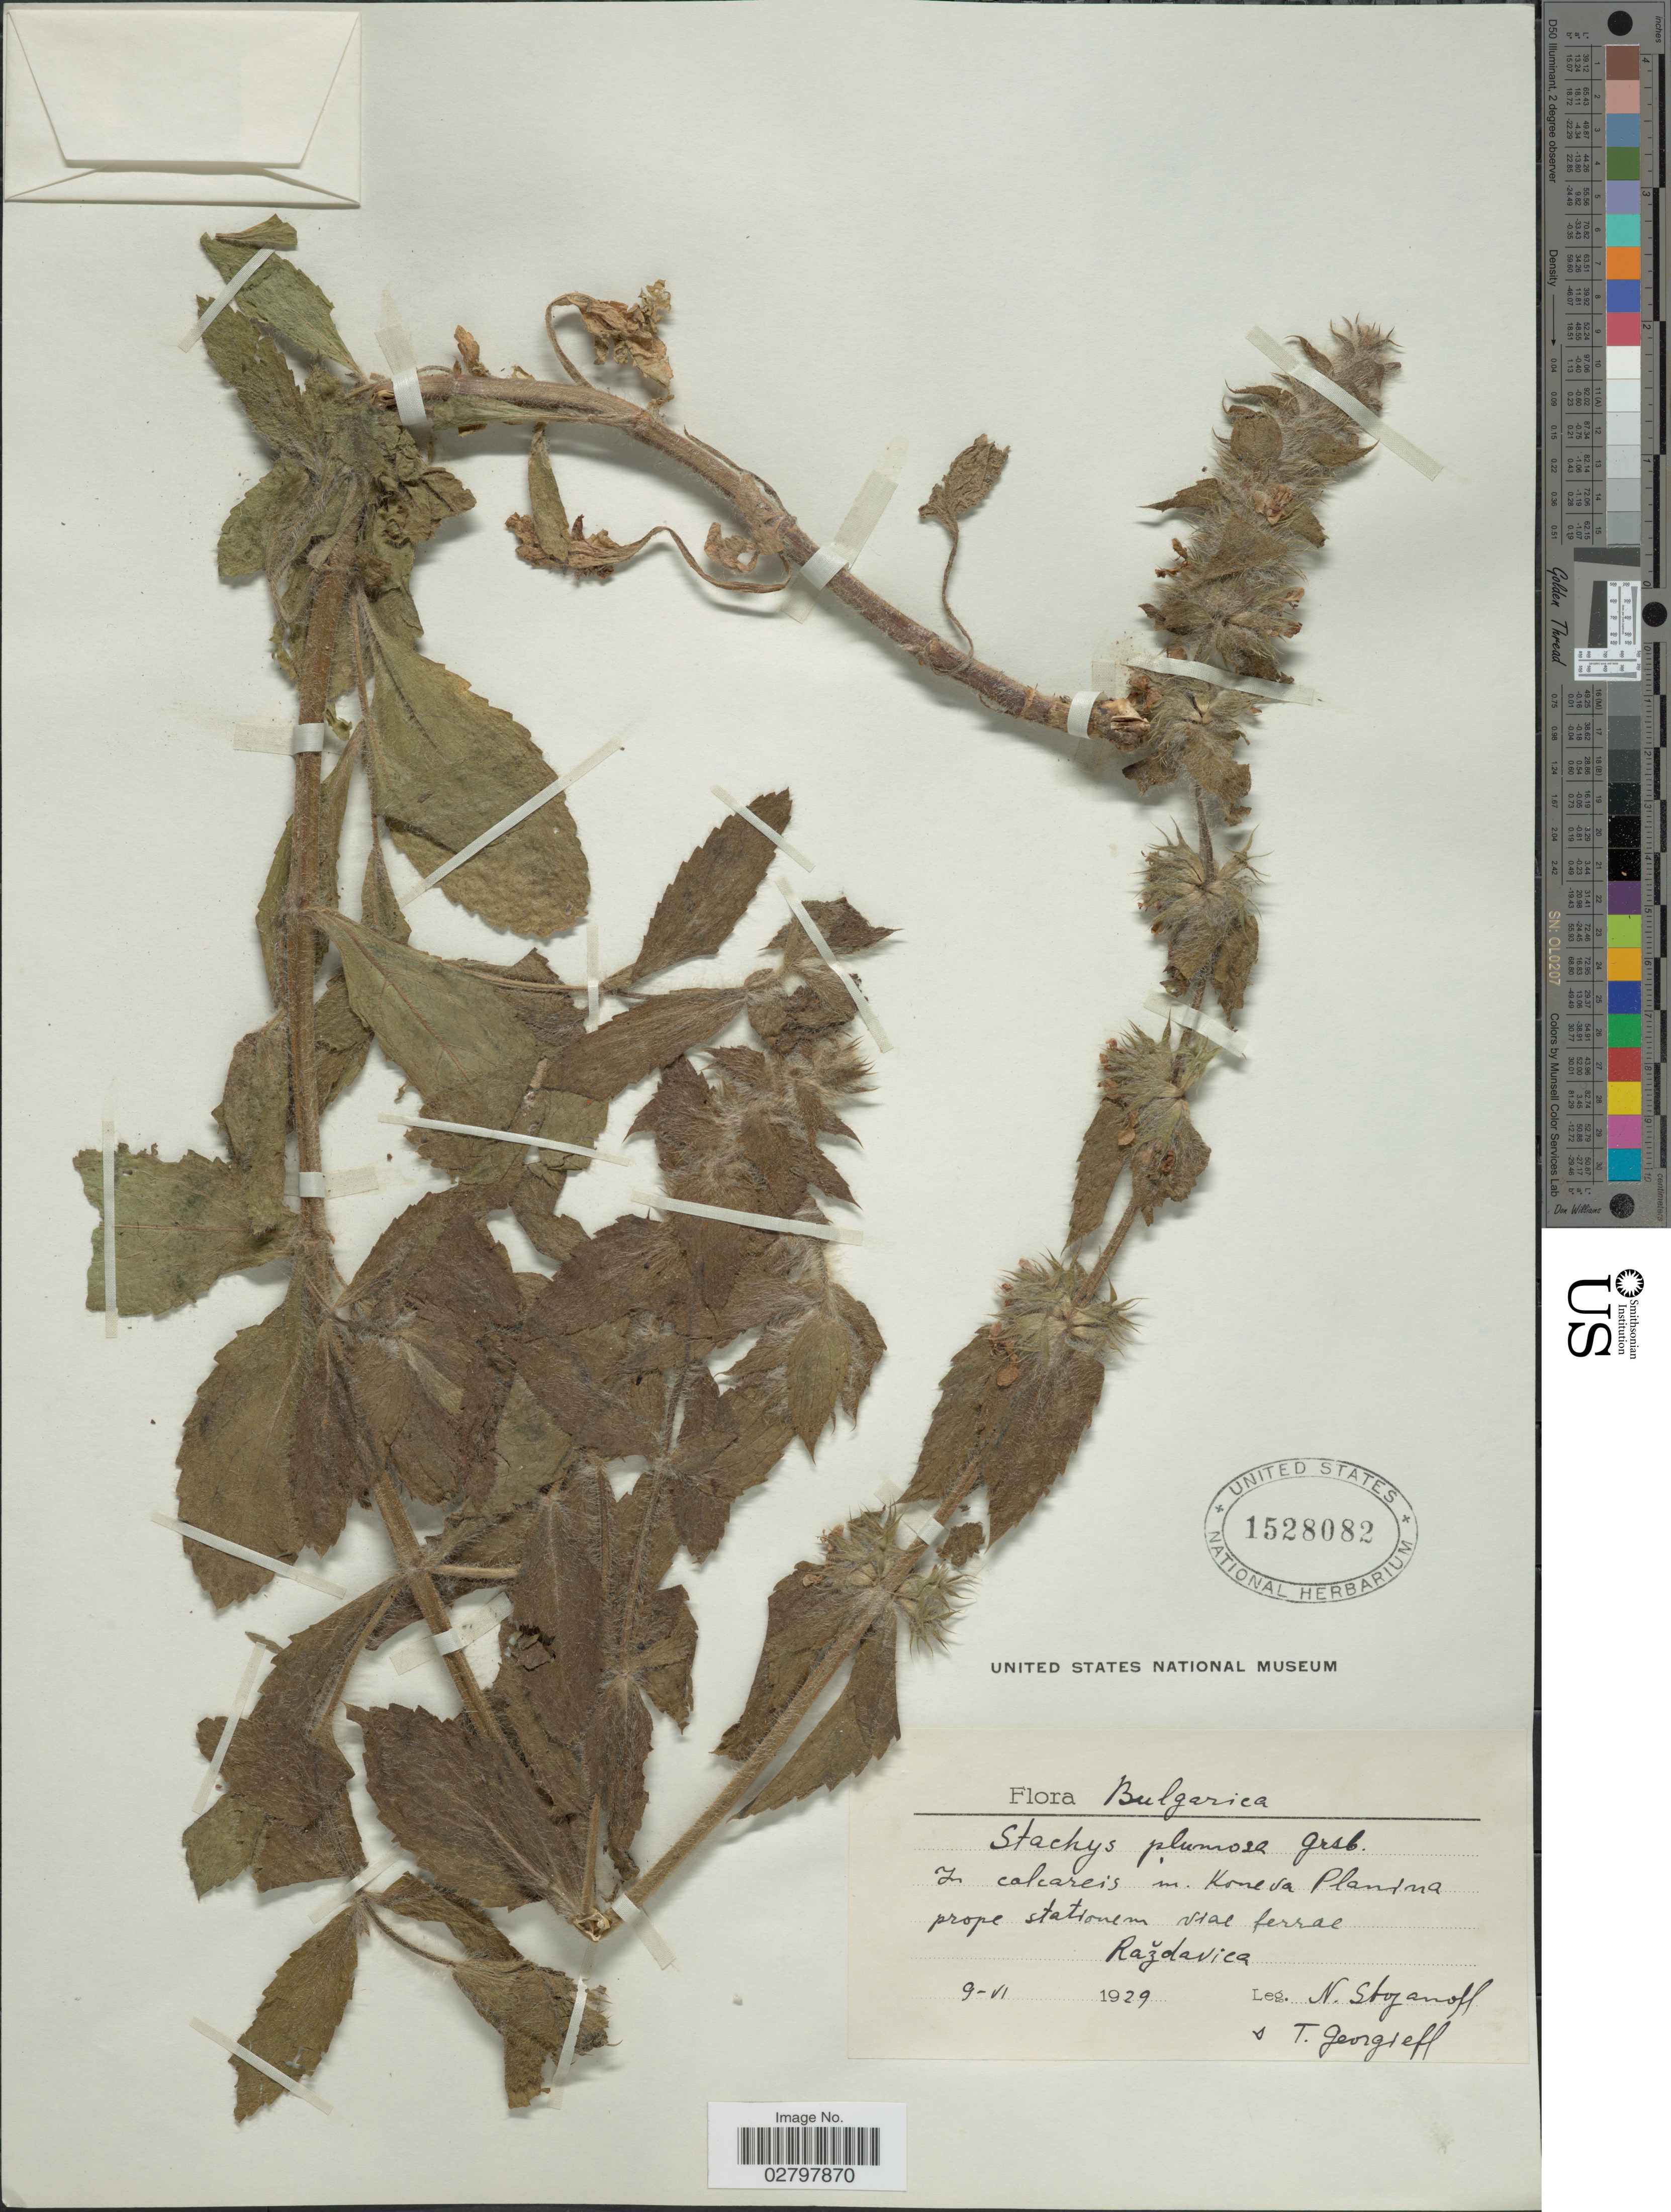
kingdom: Plantae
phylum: Tracheophyta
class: Magnoliopsida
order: Lamiales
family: Lamiaceae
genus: Stachys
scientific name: Stachys plumosa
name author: Griseb.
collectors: N. Stojanoff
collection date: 1929-06-09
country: Bulgaria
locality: In calcareis in. Koreva Planima prope stationem viae ferrae Razdavica. [interpreted]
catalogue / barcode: US 1528082